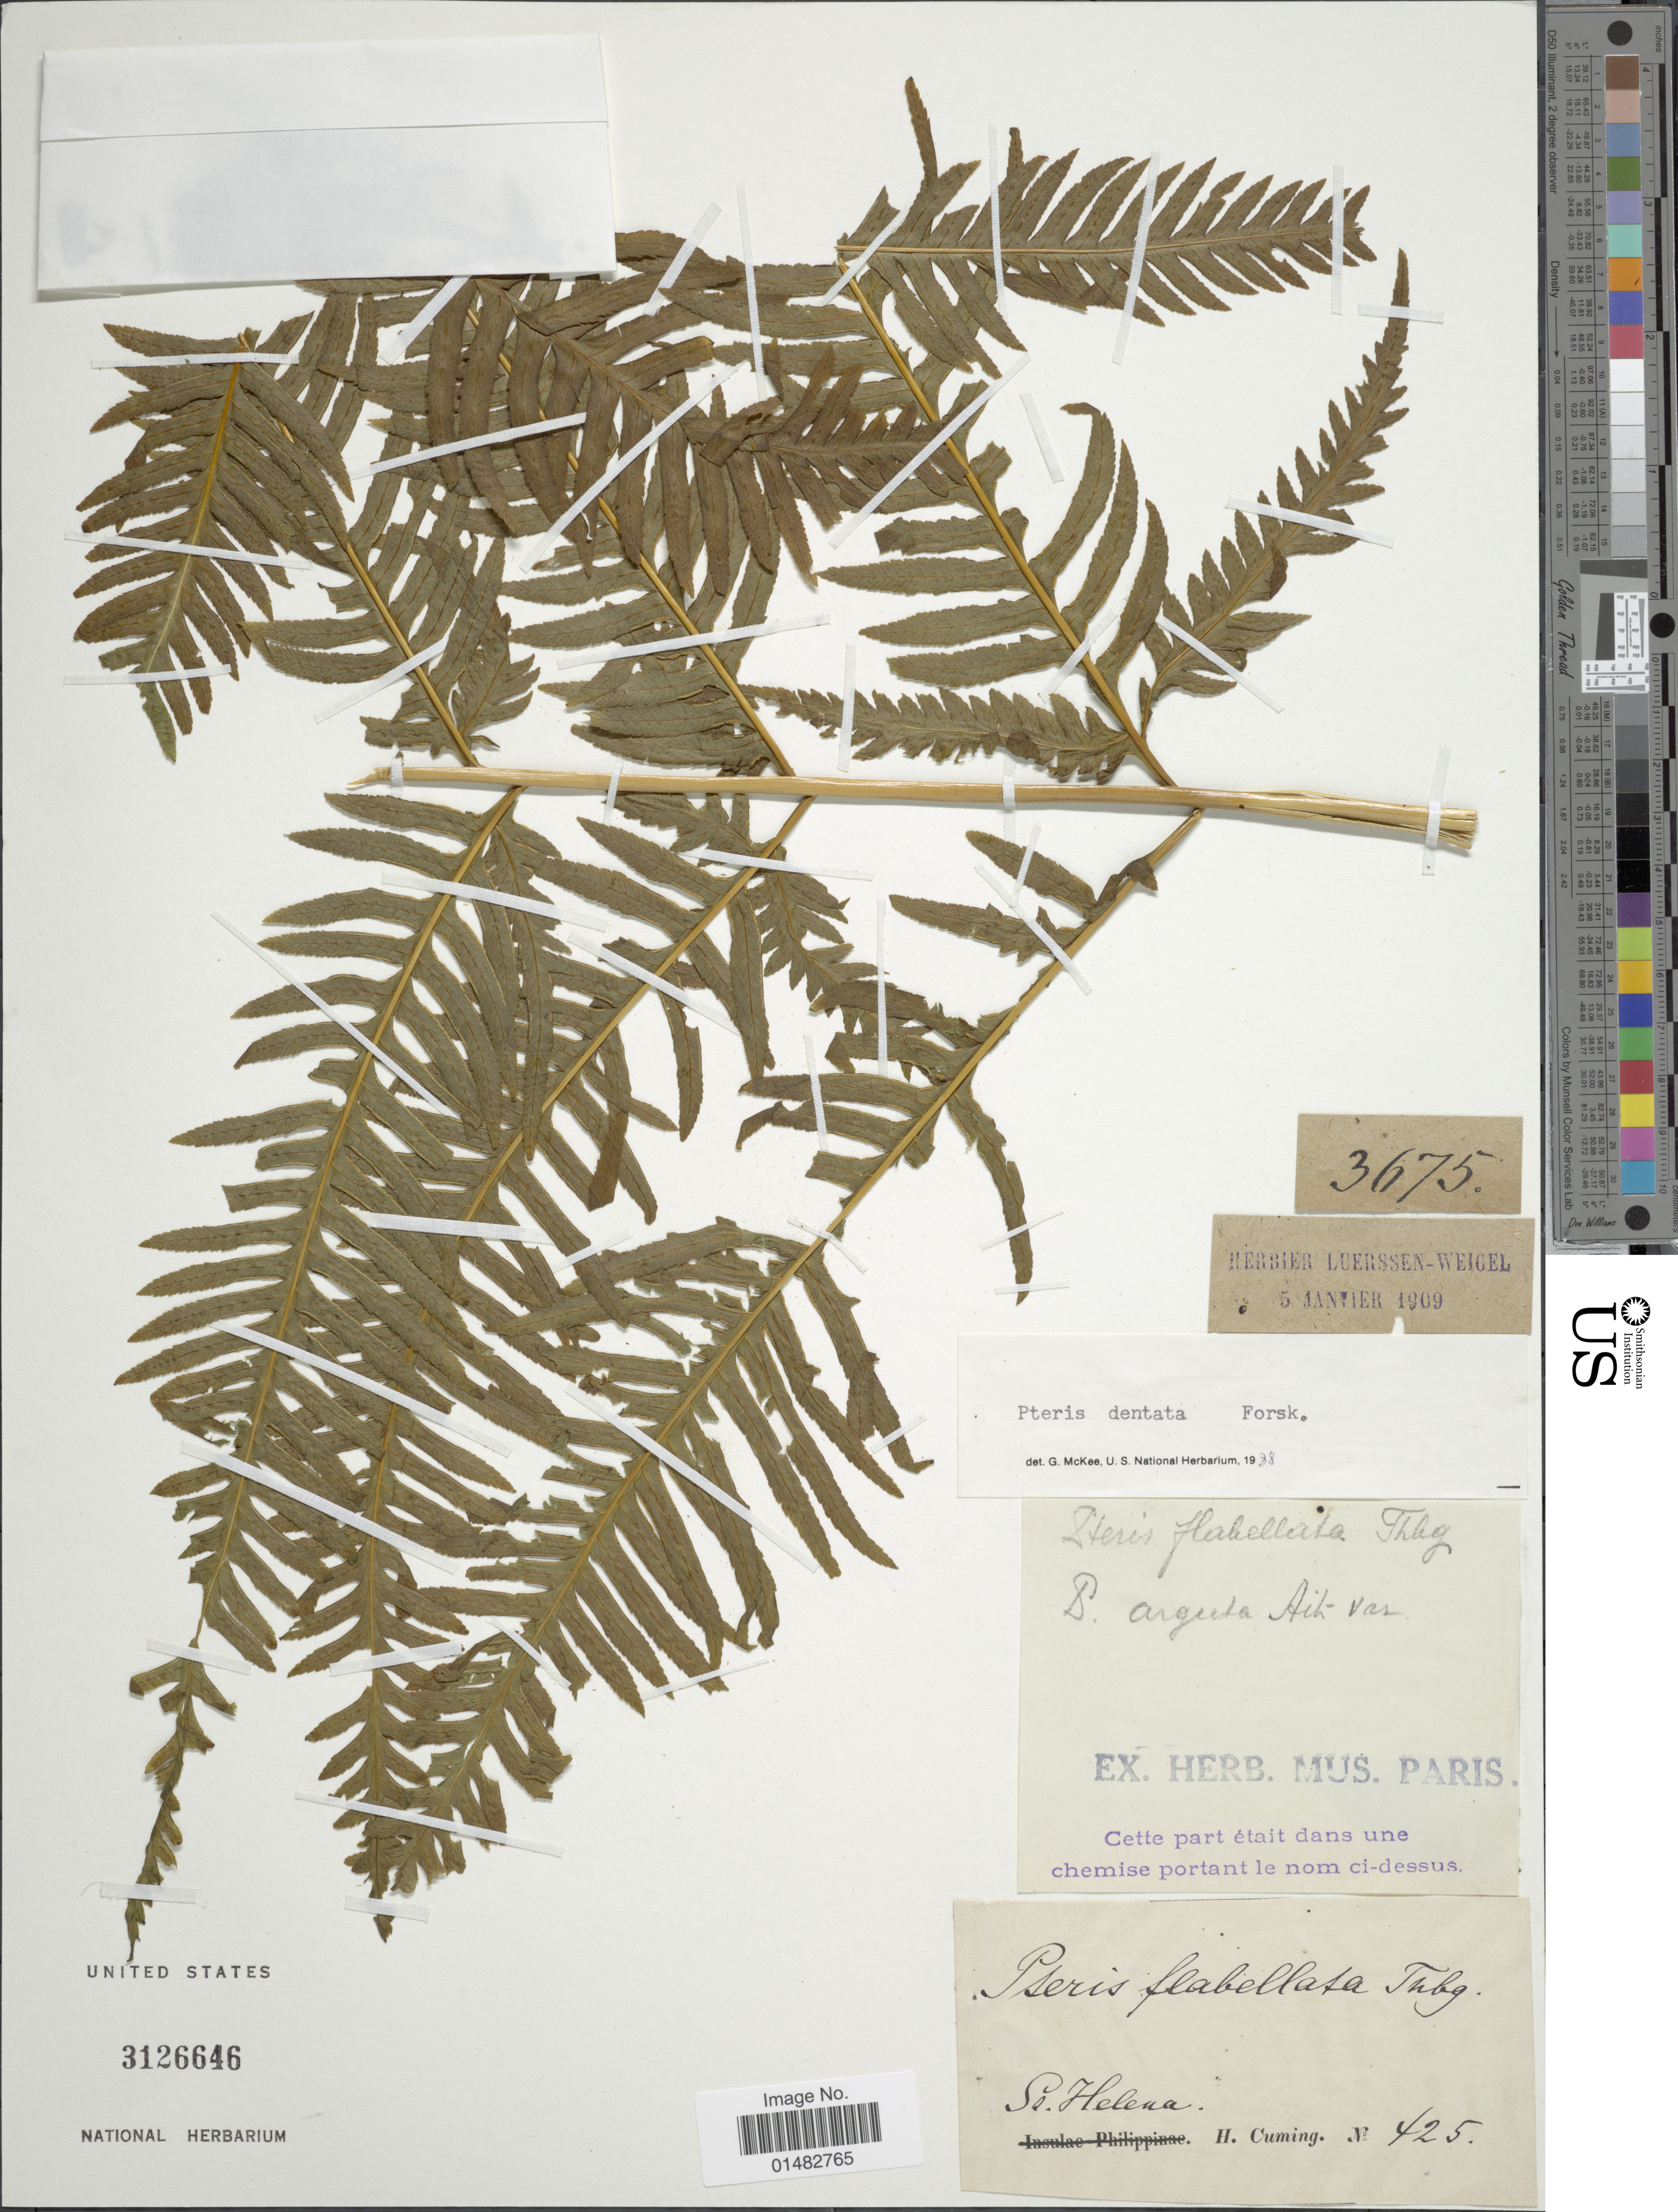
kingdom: Plantae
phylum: Tracheophyta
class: Polypodiopsida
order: Polypodiales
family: Pteridaceae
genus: Pteris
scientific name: Pteris dentata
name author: Forssk.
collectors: H. Cuming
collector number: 425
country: St. Helena Islands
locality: St. Helena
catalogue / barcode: US 3126646